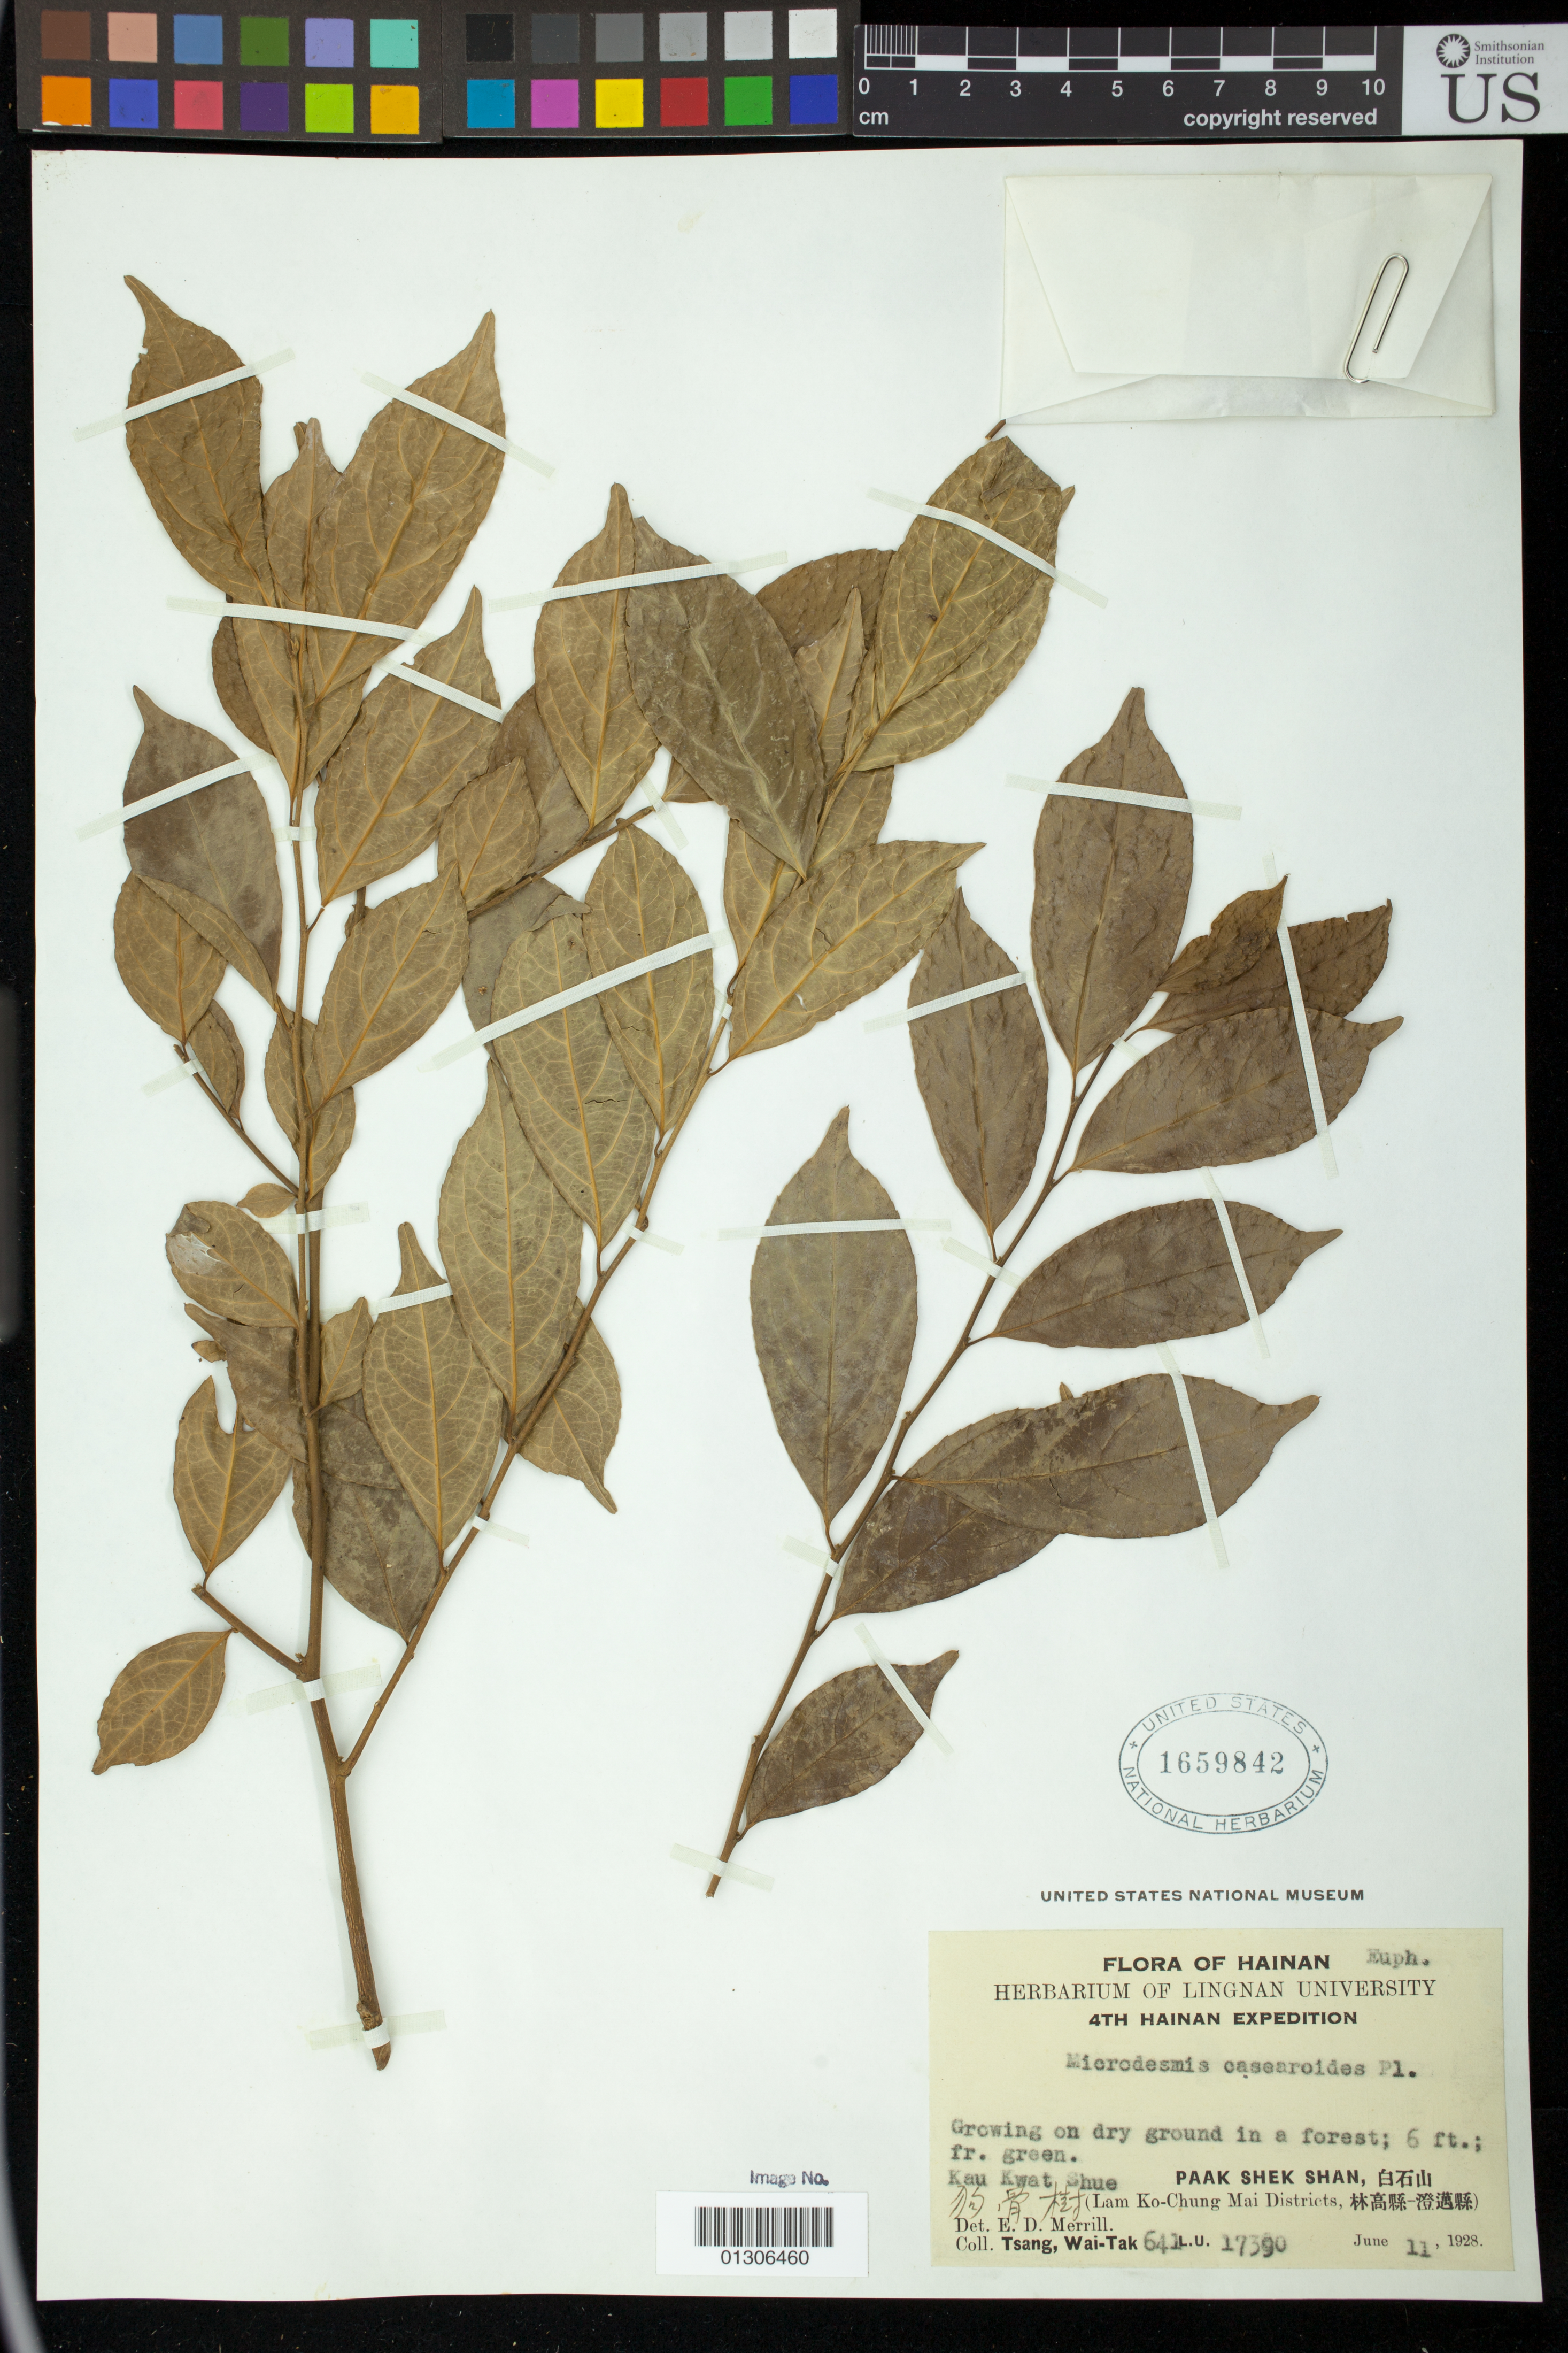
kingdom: Plantae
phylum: Tracheophyta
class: Magnoliopsida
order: Malpighiales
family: Pandaceae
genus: Microdesmis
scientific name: Microdesmis casearifolia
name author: Planch. & Hook.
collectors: W. T. Tsang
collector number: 641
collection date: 1928-06-11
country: China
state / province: Hainan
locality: Kau Kwat Shue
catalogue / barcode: US 1659842